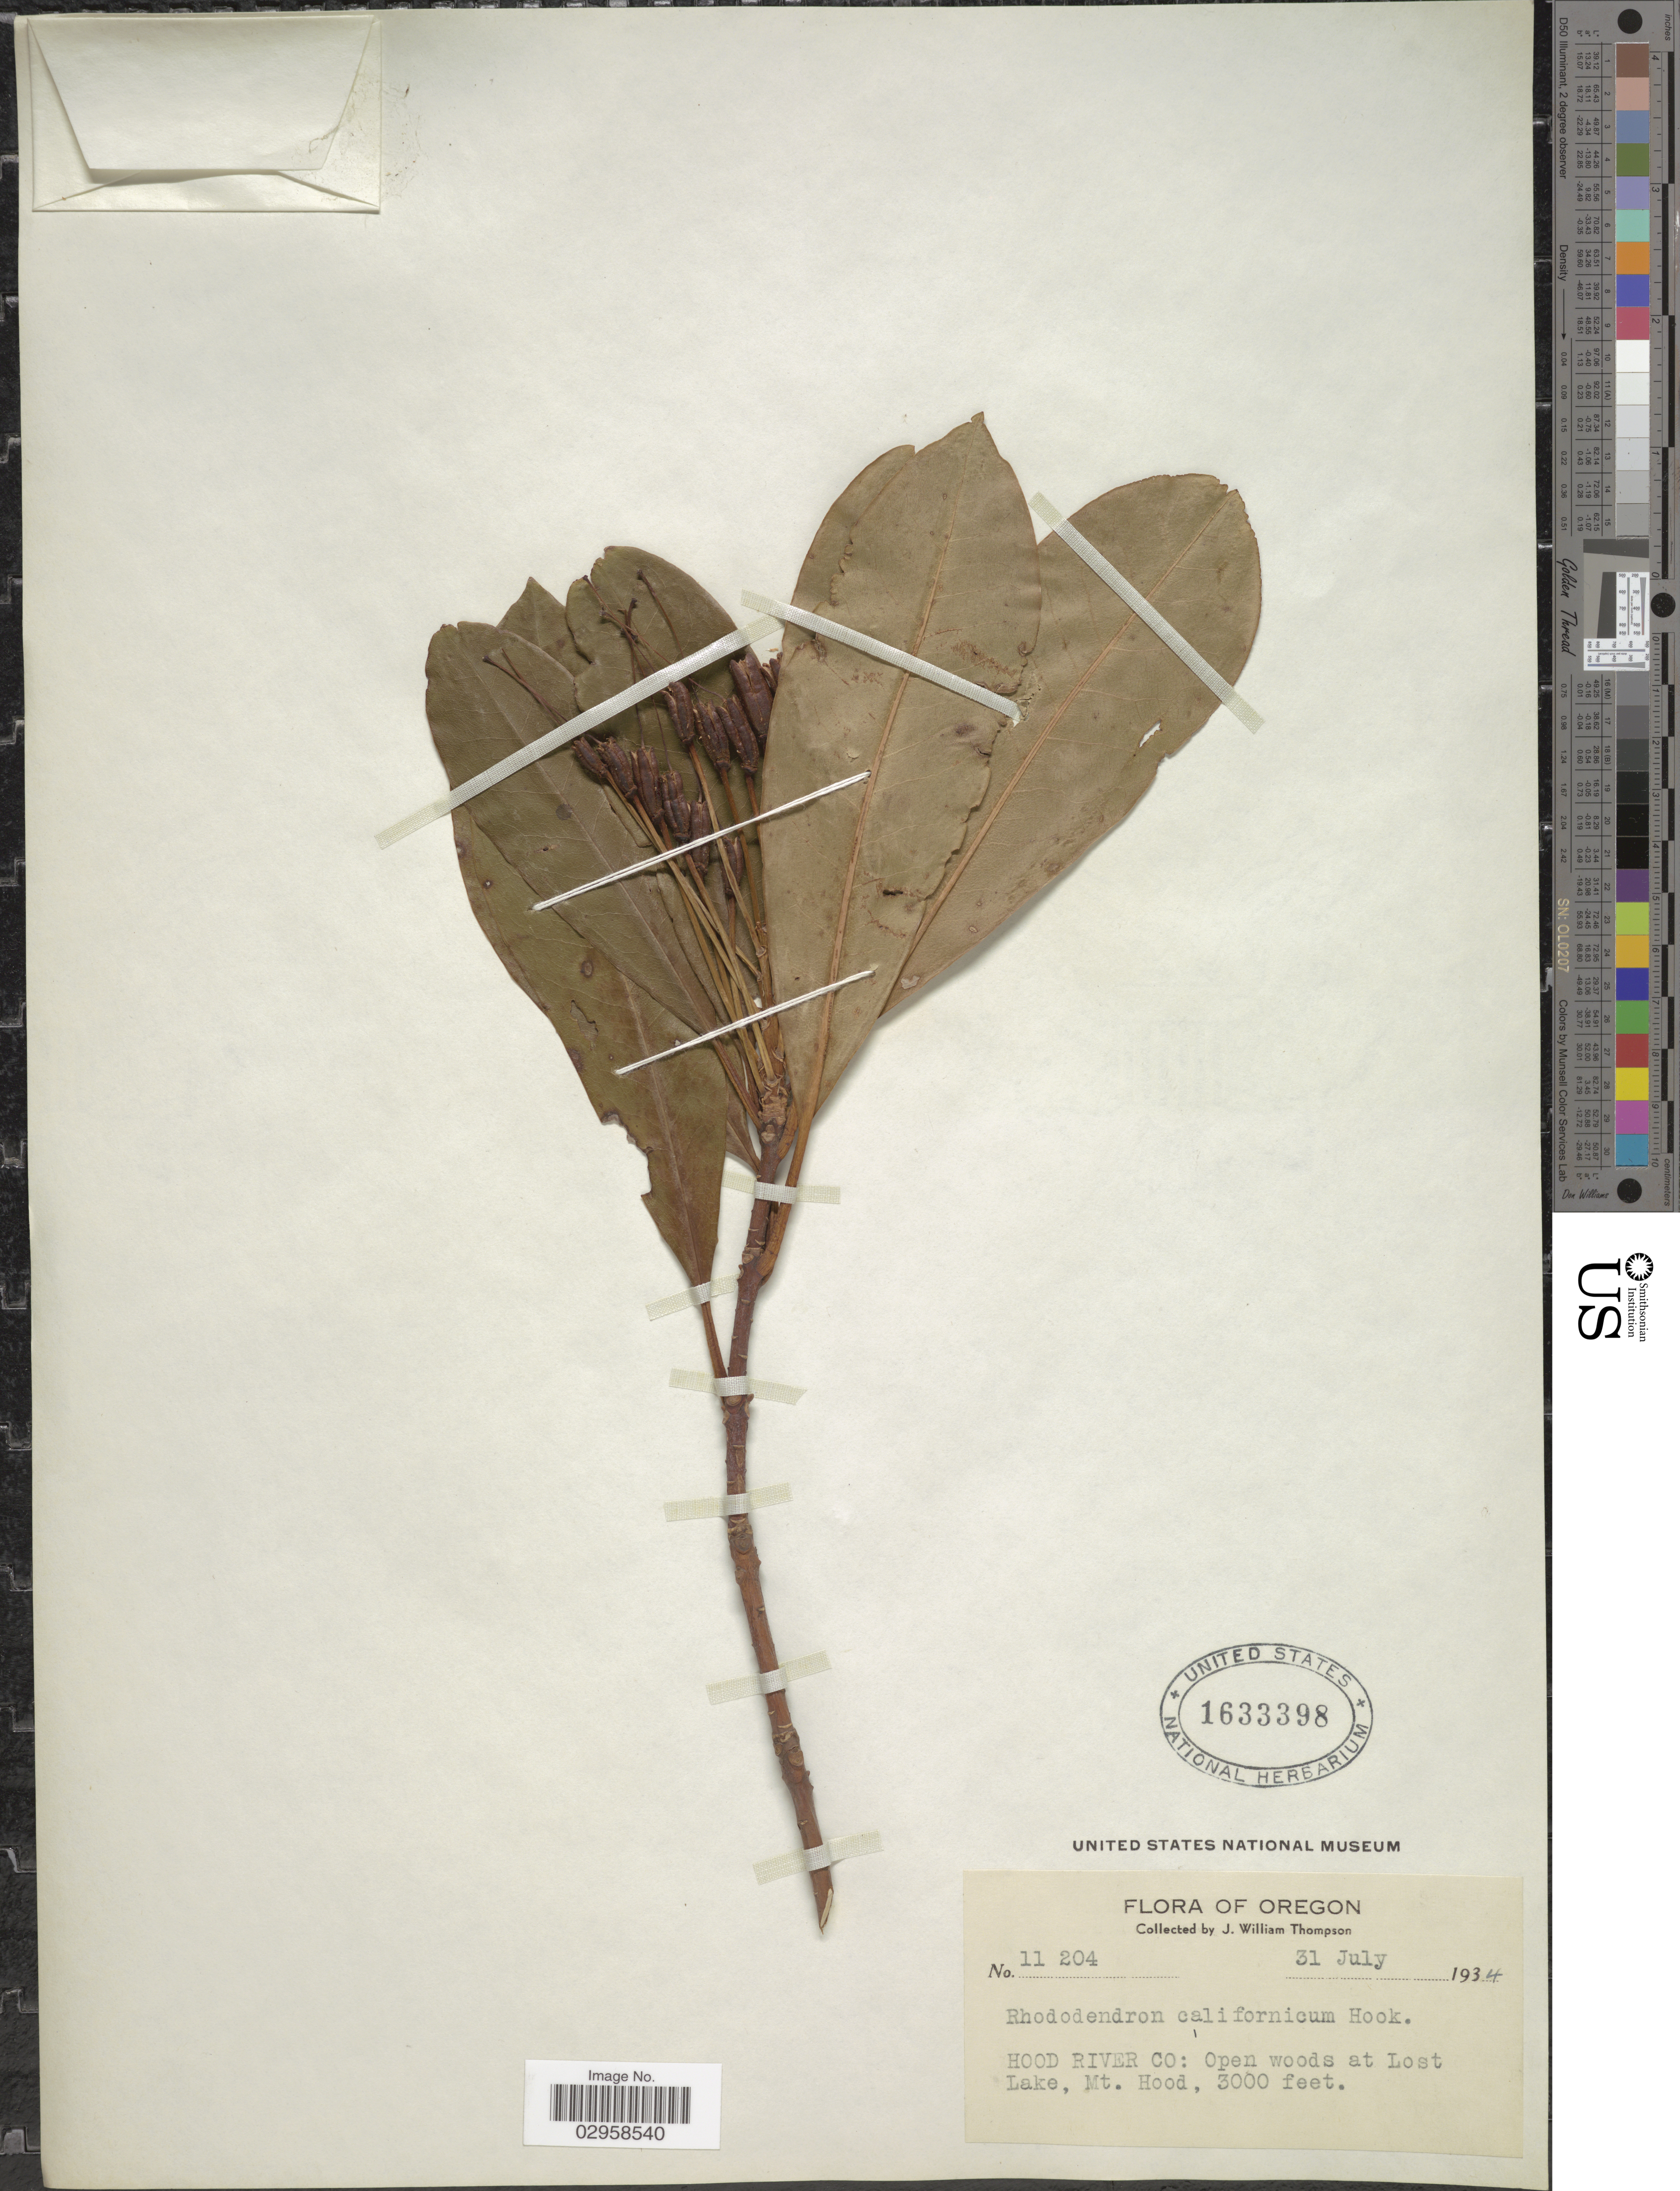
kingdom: Plantae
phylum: Tracheophyta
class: Magnoliopsida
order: Ericales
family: Ericaceae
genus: Rhododendron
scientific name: Rhododendron macrophyllum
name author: D. Don ex G. Don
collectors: J. W. Thompson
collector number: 11204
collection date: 1934-07-31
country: United States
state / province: Oregon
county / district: Hood River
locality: Hood River Co: Open woods at Lost Lake, Mt. Hood.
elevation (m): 914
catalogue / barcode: US 1633398